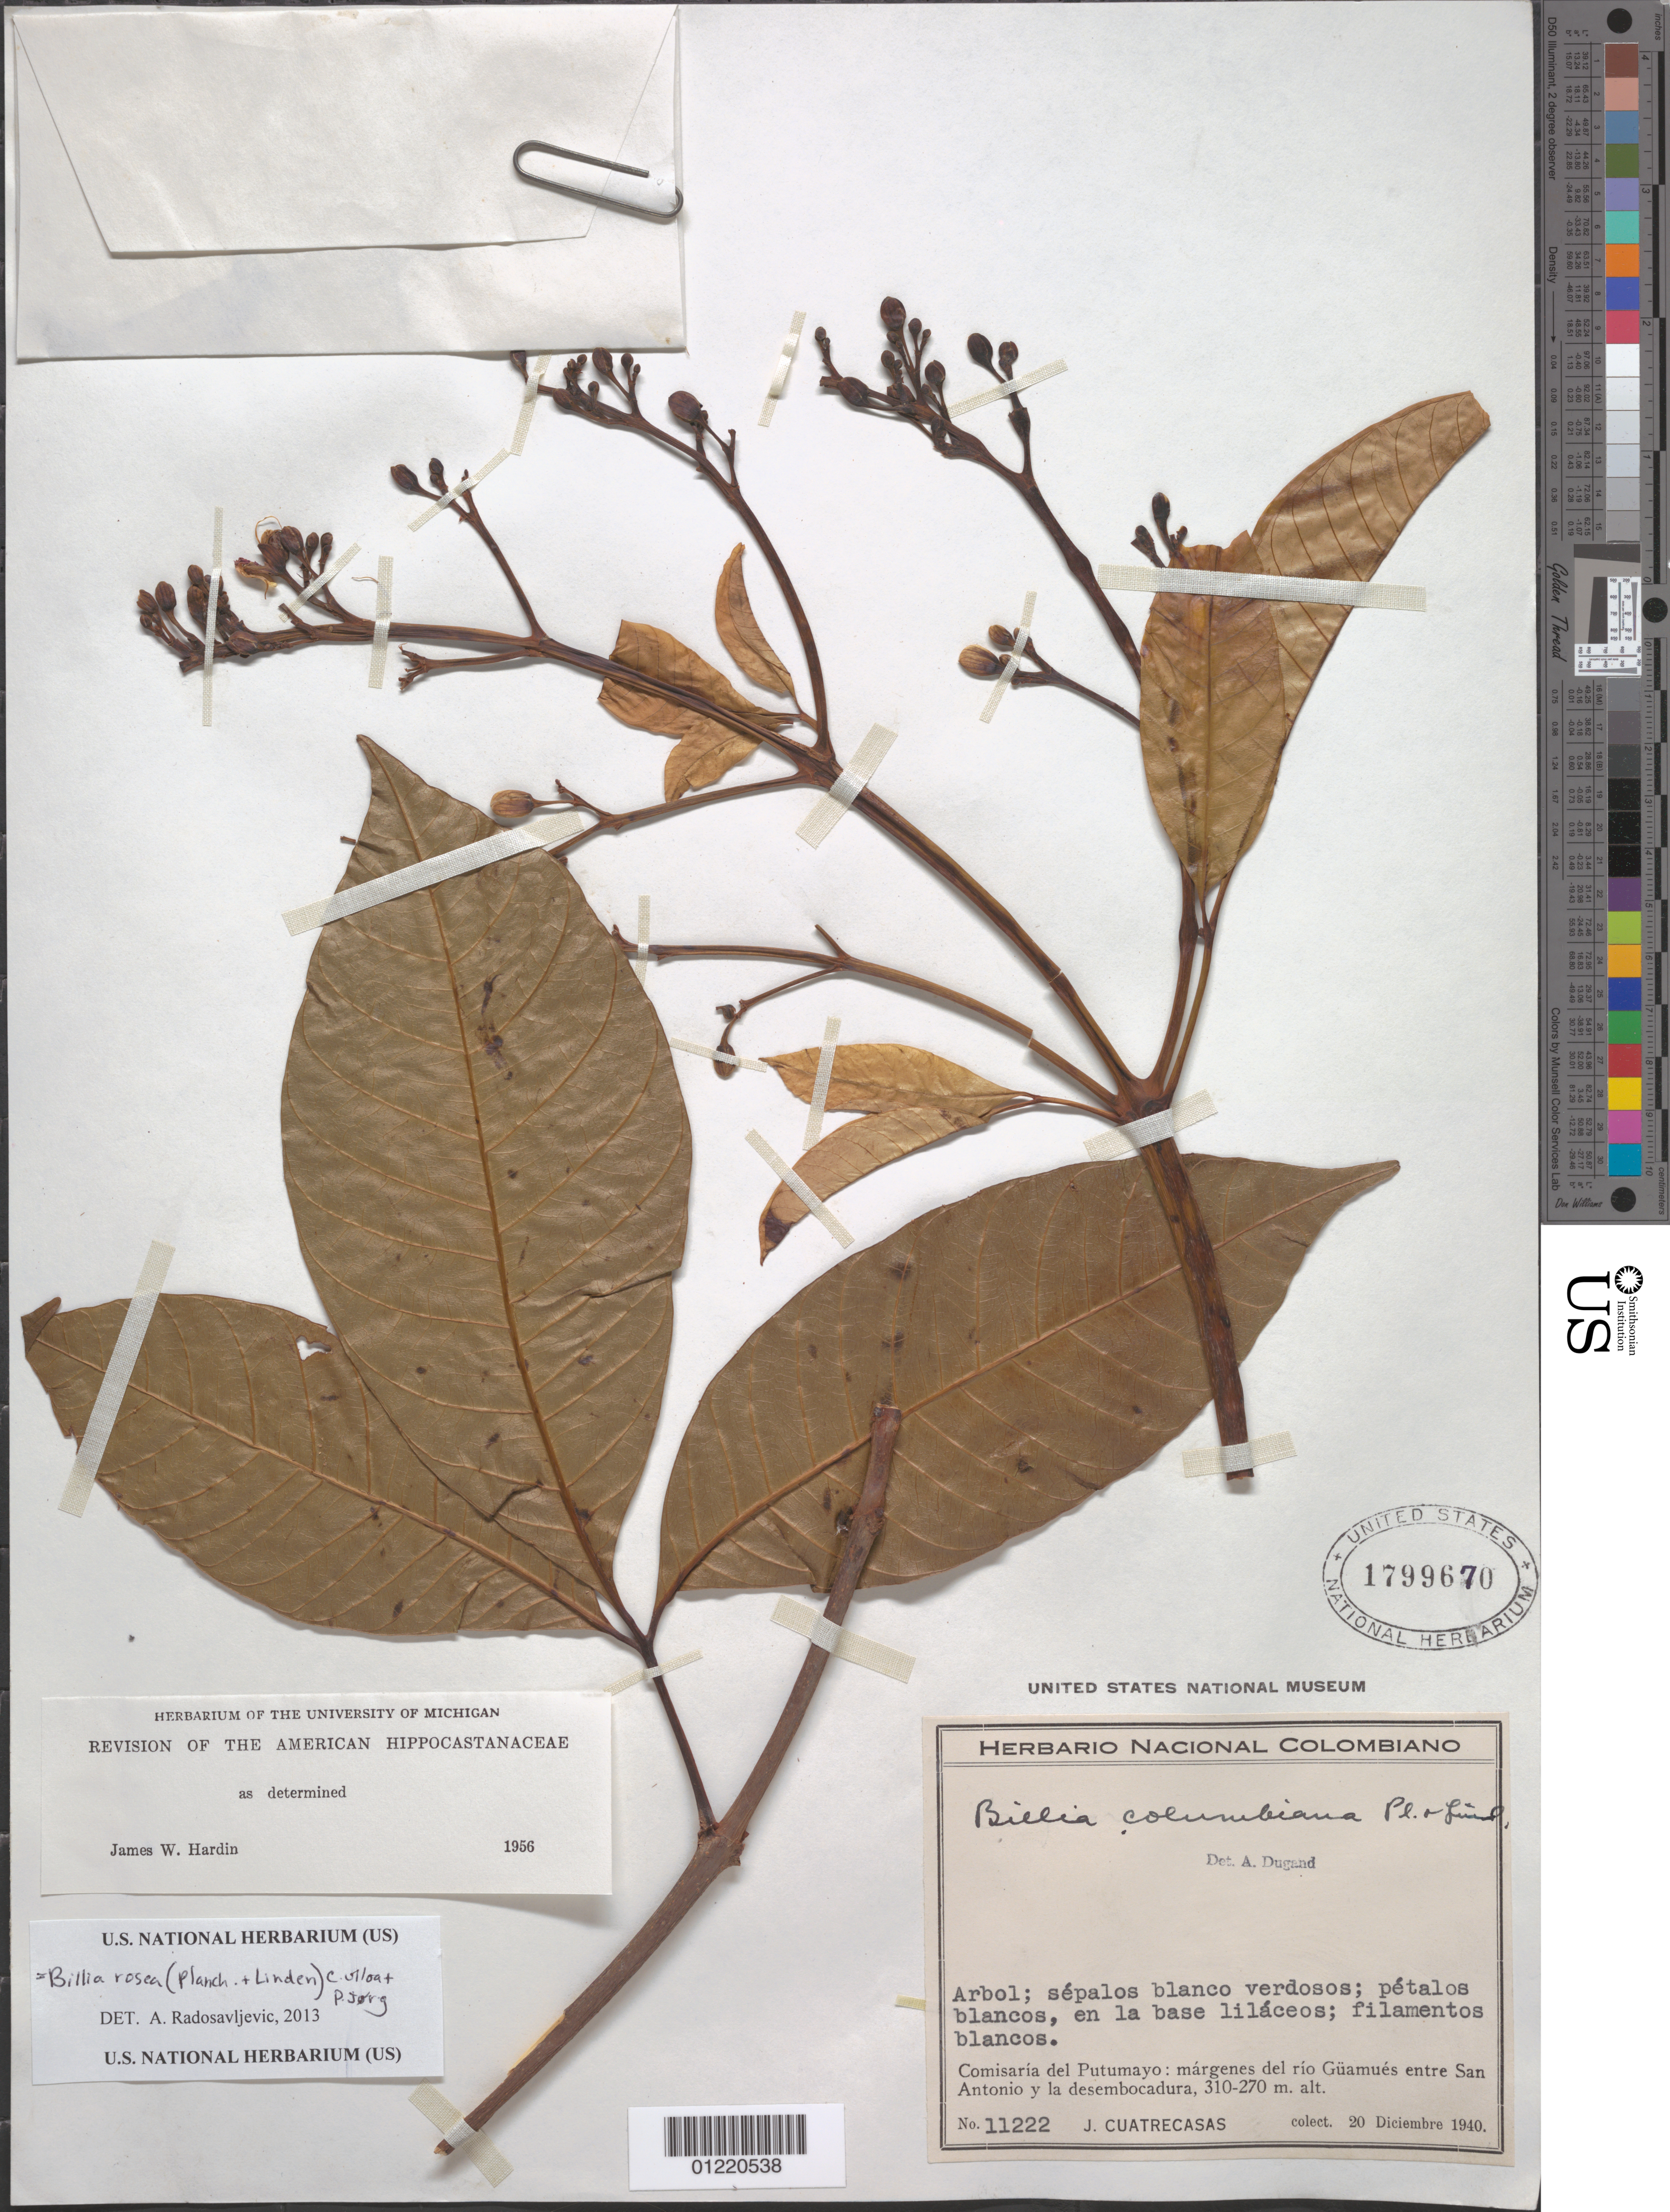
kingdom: Plantae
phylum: Tracheophyta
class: Magnoliopsida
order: Sapindales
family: Sapindaceae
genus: Billia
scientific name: Billia rosea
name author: (Planch. & Linden) C. Ulloa & P.M. Jørg.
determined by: Radosavljevic, Aleksandar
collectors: J. Cuatrecasas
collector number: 11222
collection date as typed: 20 Dec 1940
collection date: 1940-12-20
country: Colombia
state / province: Putumayo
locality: Márgenes del río Güamués entre San Antonio y la desembocadura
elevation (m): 270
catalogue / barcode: US 1799670